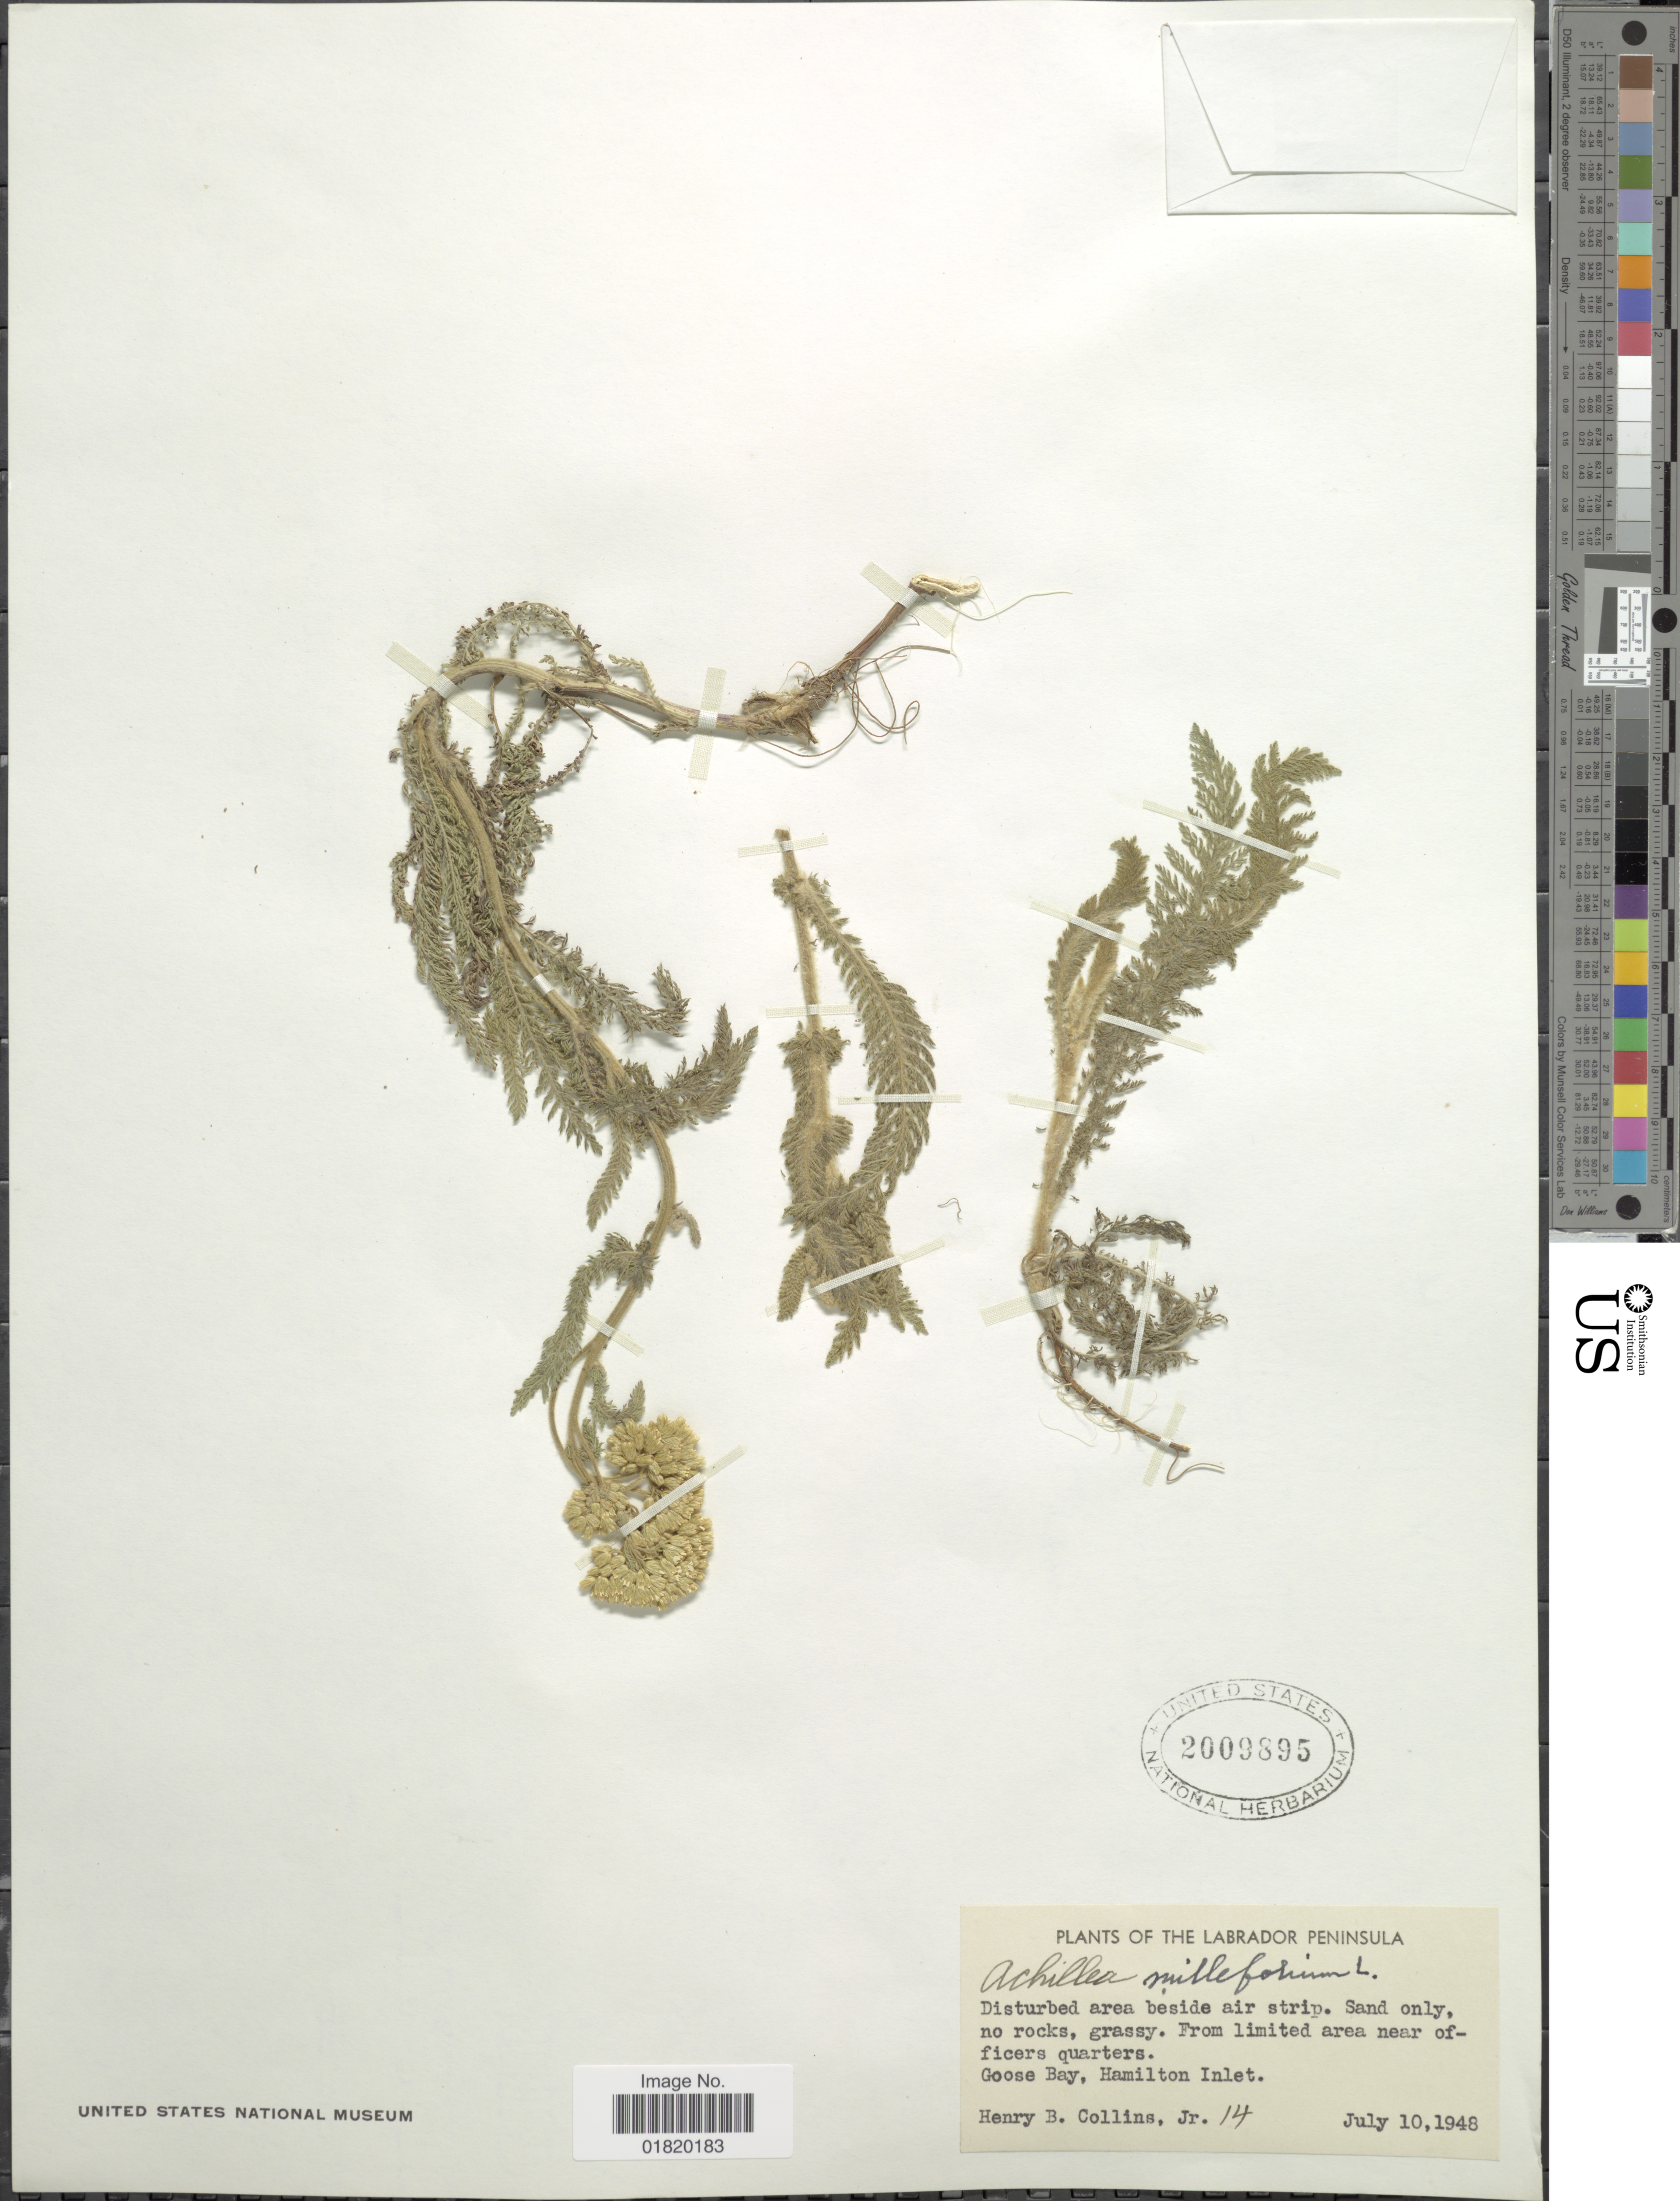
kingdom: Plantae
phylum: Tracheophyta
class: Magnoliopsida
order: Asterales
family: Asteraceae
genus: Achillea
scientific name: Achillea millefolium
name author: L.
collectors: H. Collins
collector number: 14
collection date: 1948-07-10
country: Canada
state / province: Newfoundland and Labrador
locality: Labrador Peninsula. from limited area near officers quarters. Goose Bay, Hamilton Inlet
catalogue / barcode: US 2009895